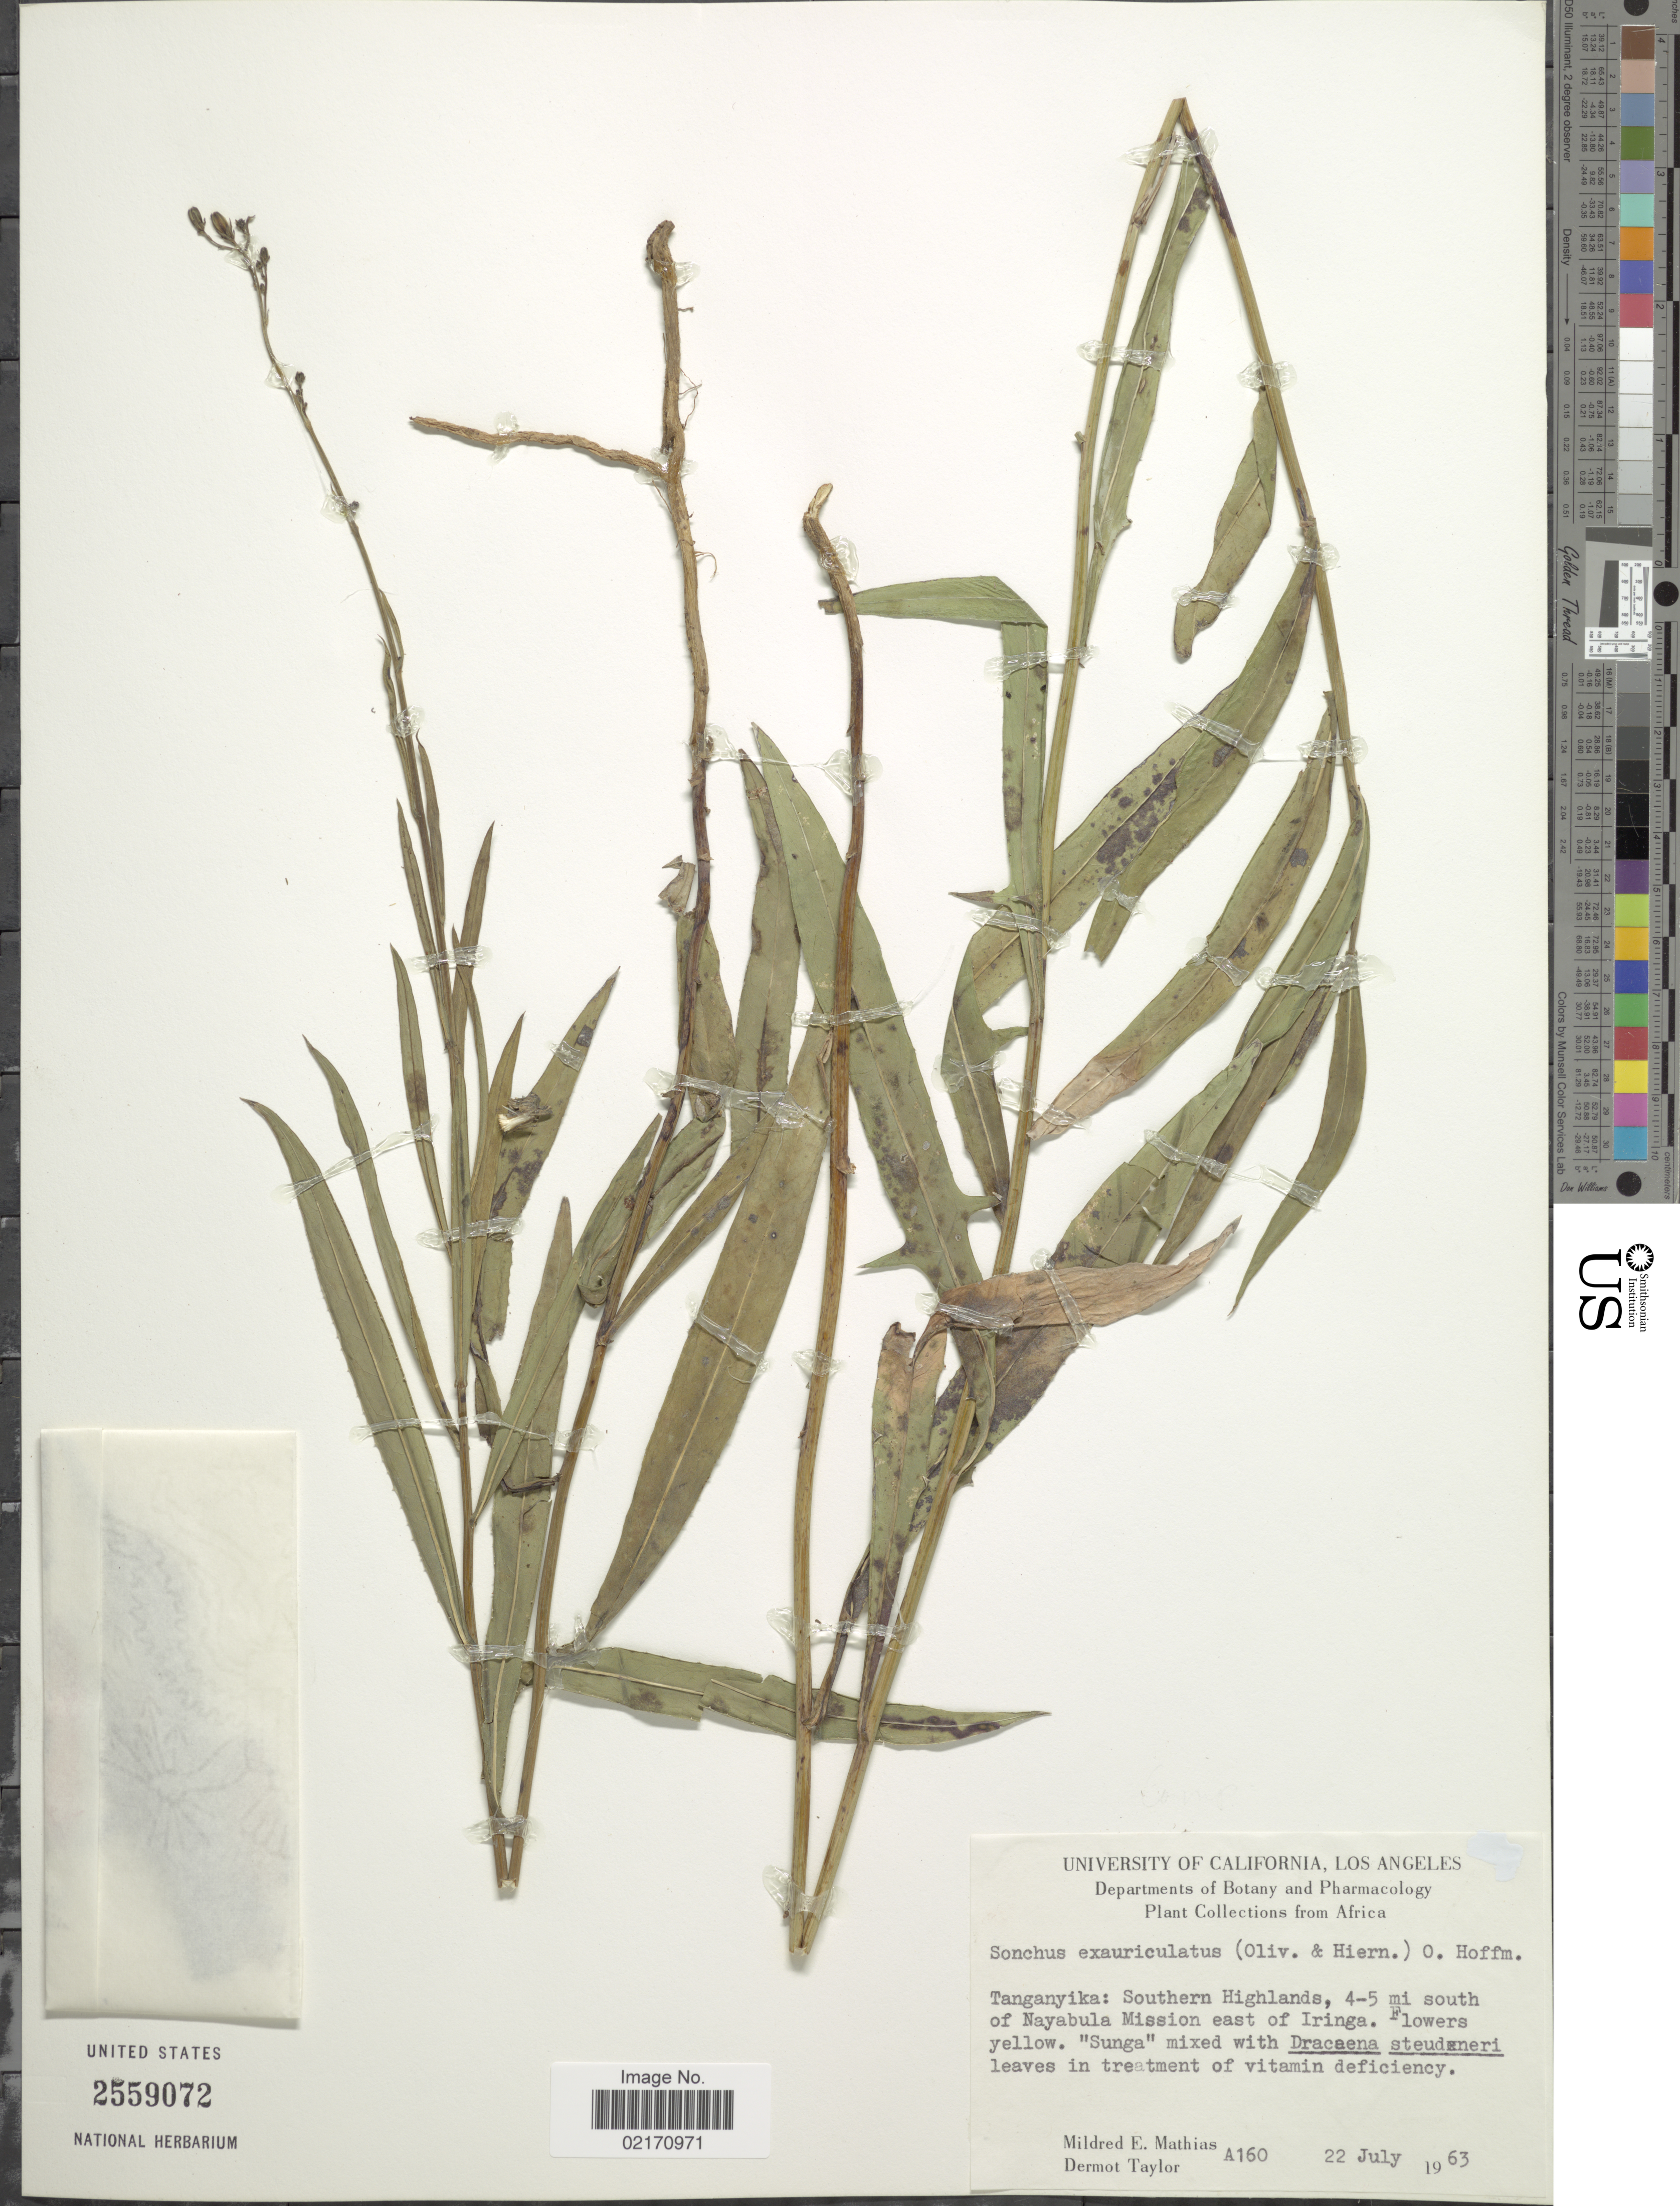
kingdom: Plantae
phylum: Tracheophyta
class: Magnoliopsida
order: Asterales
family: Asteraceae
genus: Launaea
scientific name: Launaea cornuta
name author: (Hochst. ex Oliv. & Hiern) C. Jeffrey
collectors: M. E. Mathias & D. Taylor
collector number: A160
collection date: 1963-07-22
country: Tanzania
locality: Tanganyika, Southern Highlands, 4-5 mi south of Nayabula Mission east of Iringa, Africa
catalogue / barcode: US 2559072